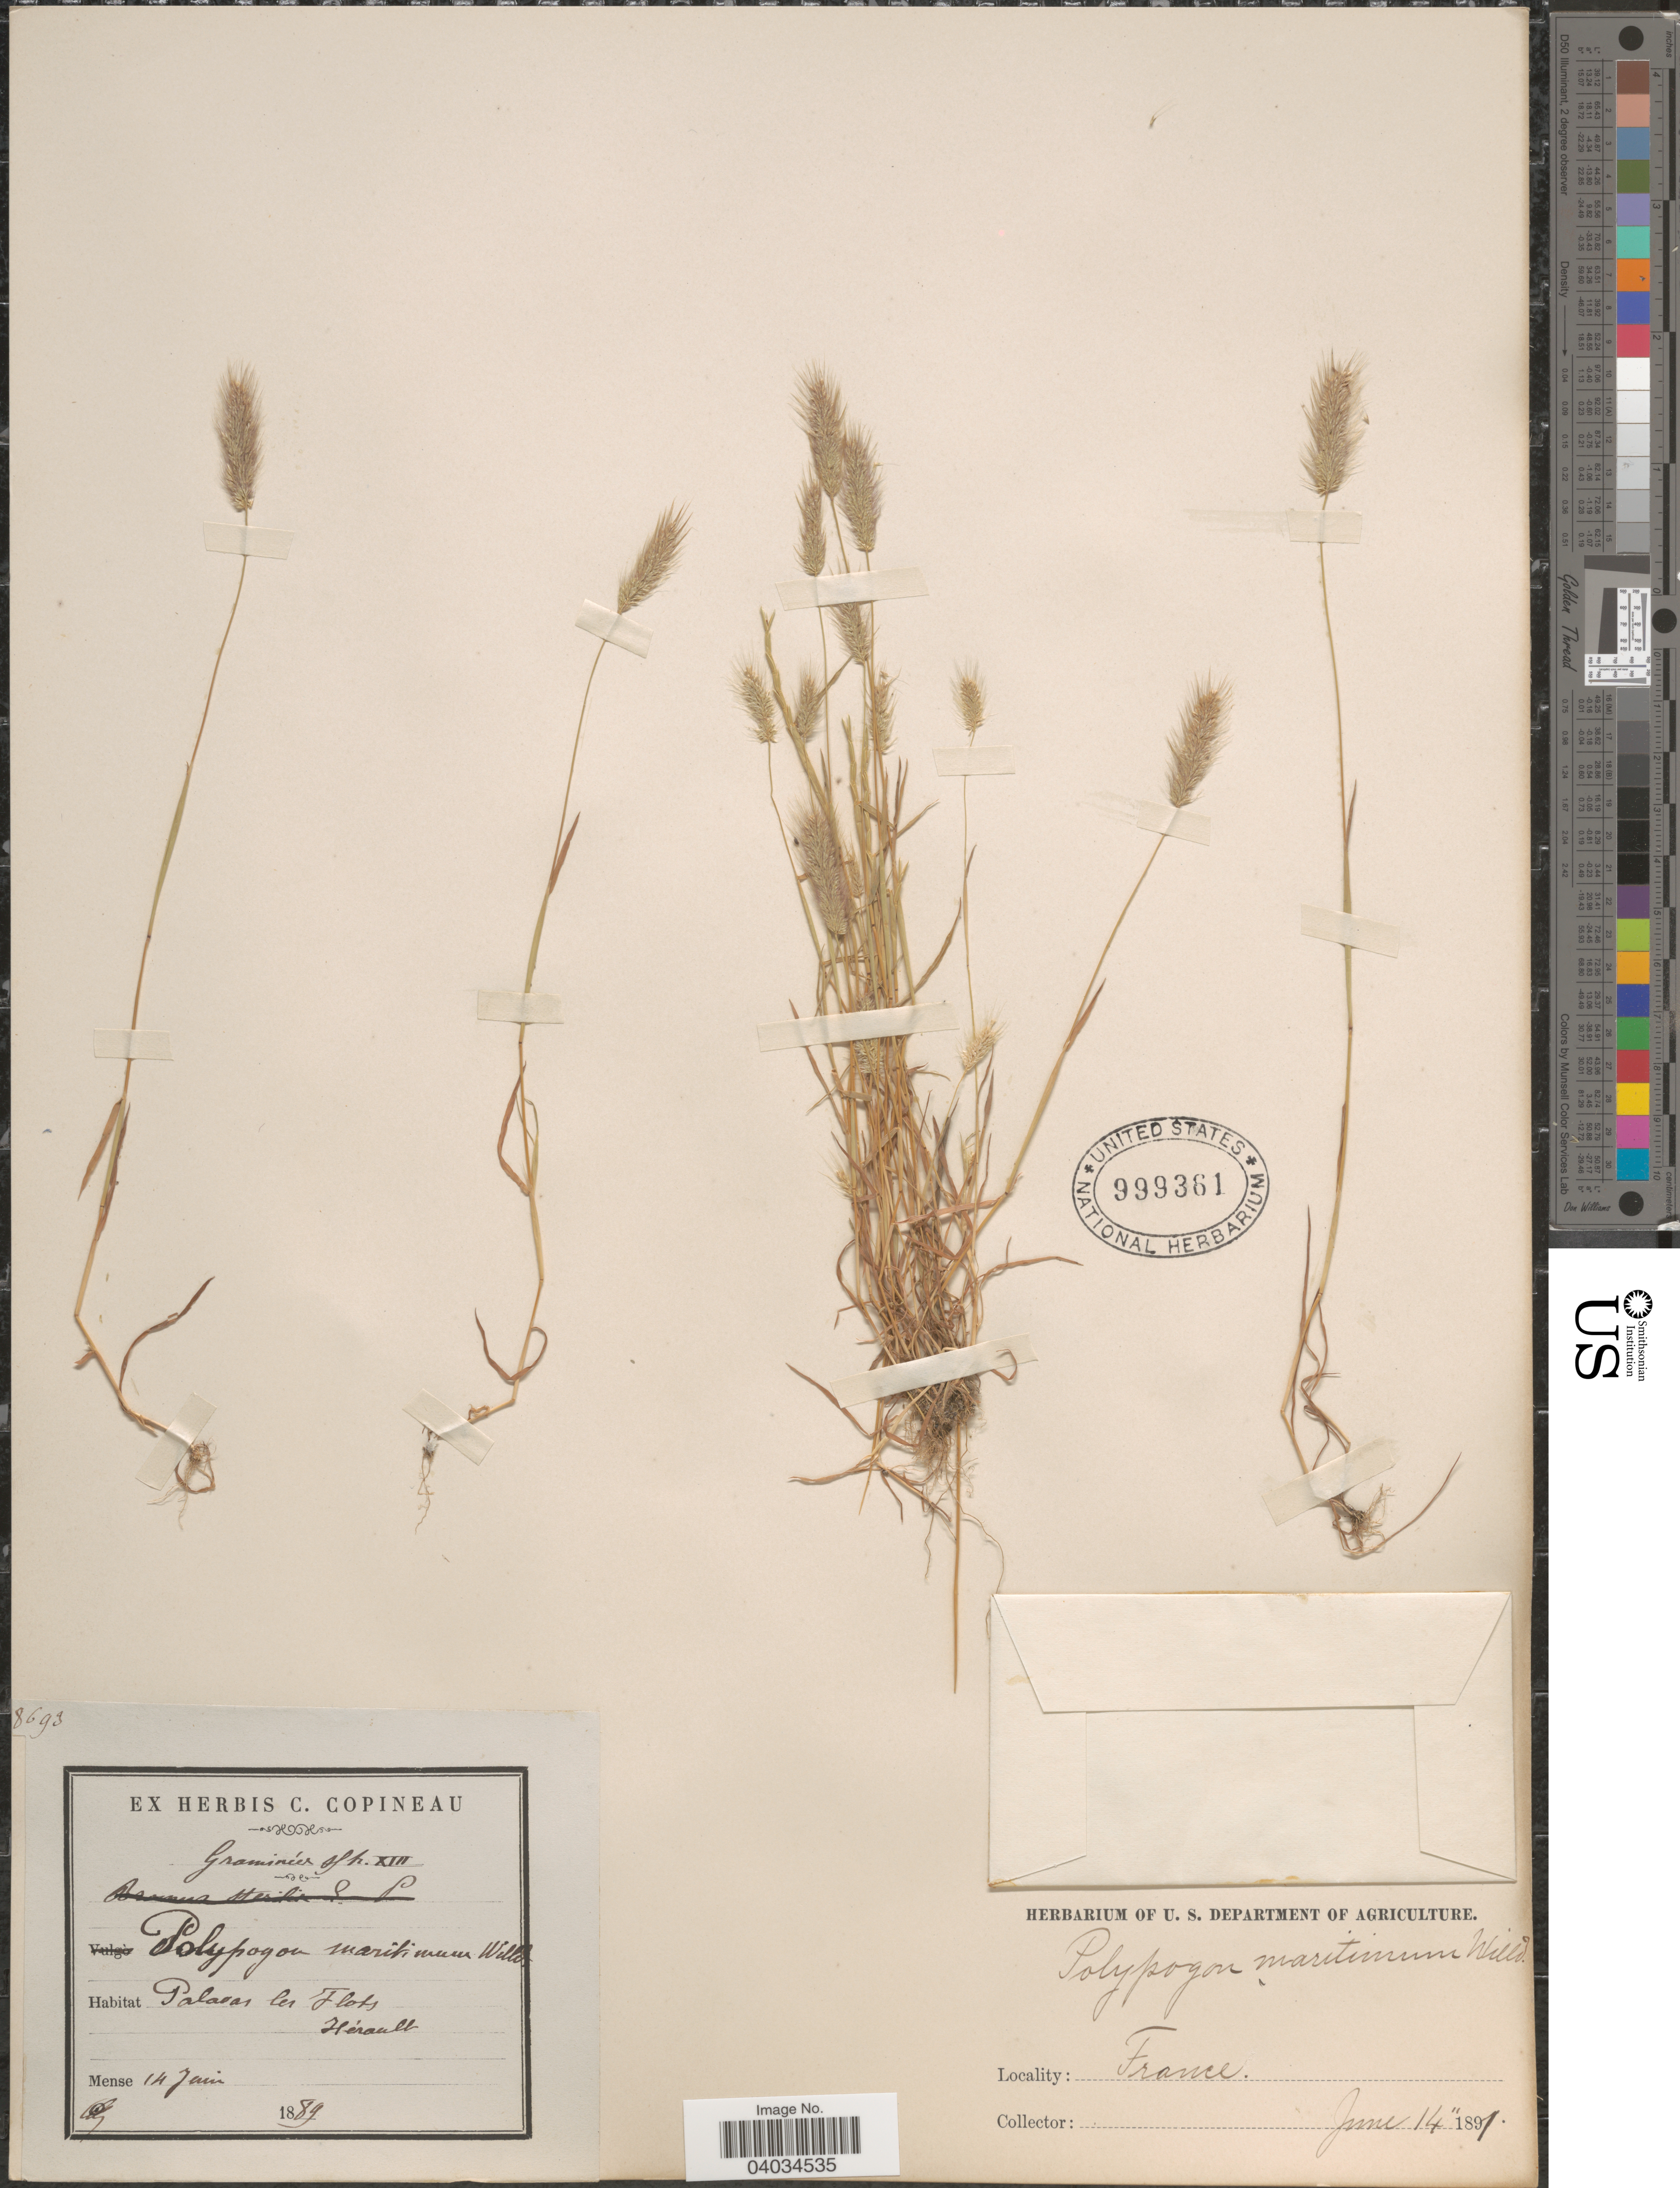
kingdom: Plantae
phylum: Tracheophyta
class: Liliopsida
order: Poales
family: Poaceae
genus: Polypogon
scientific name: Polypogon maritimus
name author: Willd.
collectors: ex herb. C. Copineau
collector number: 8693?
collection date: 1889-06-14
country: France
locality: Palavas les-Flots, Hérault.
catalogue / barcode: US 999361